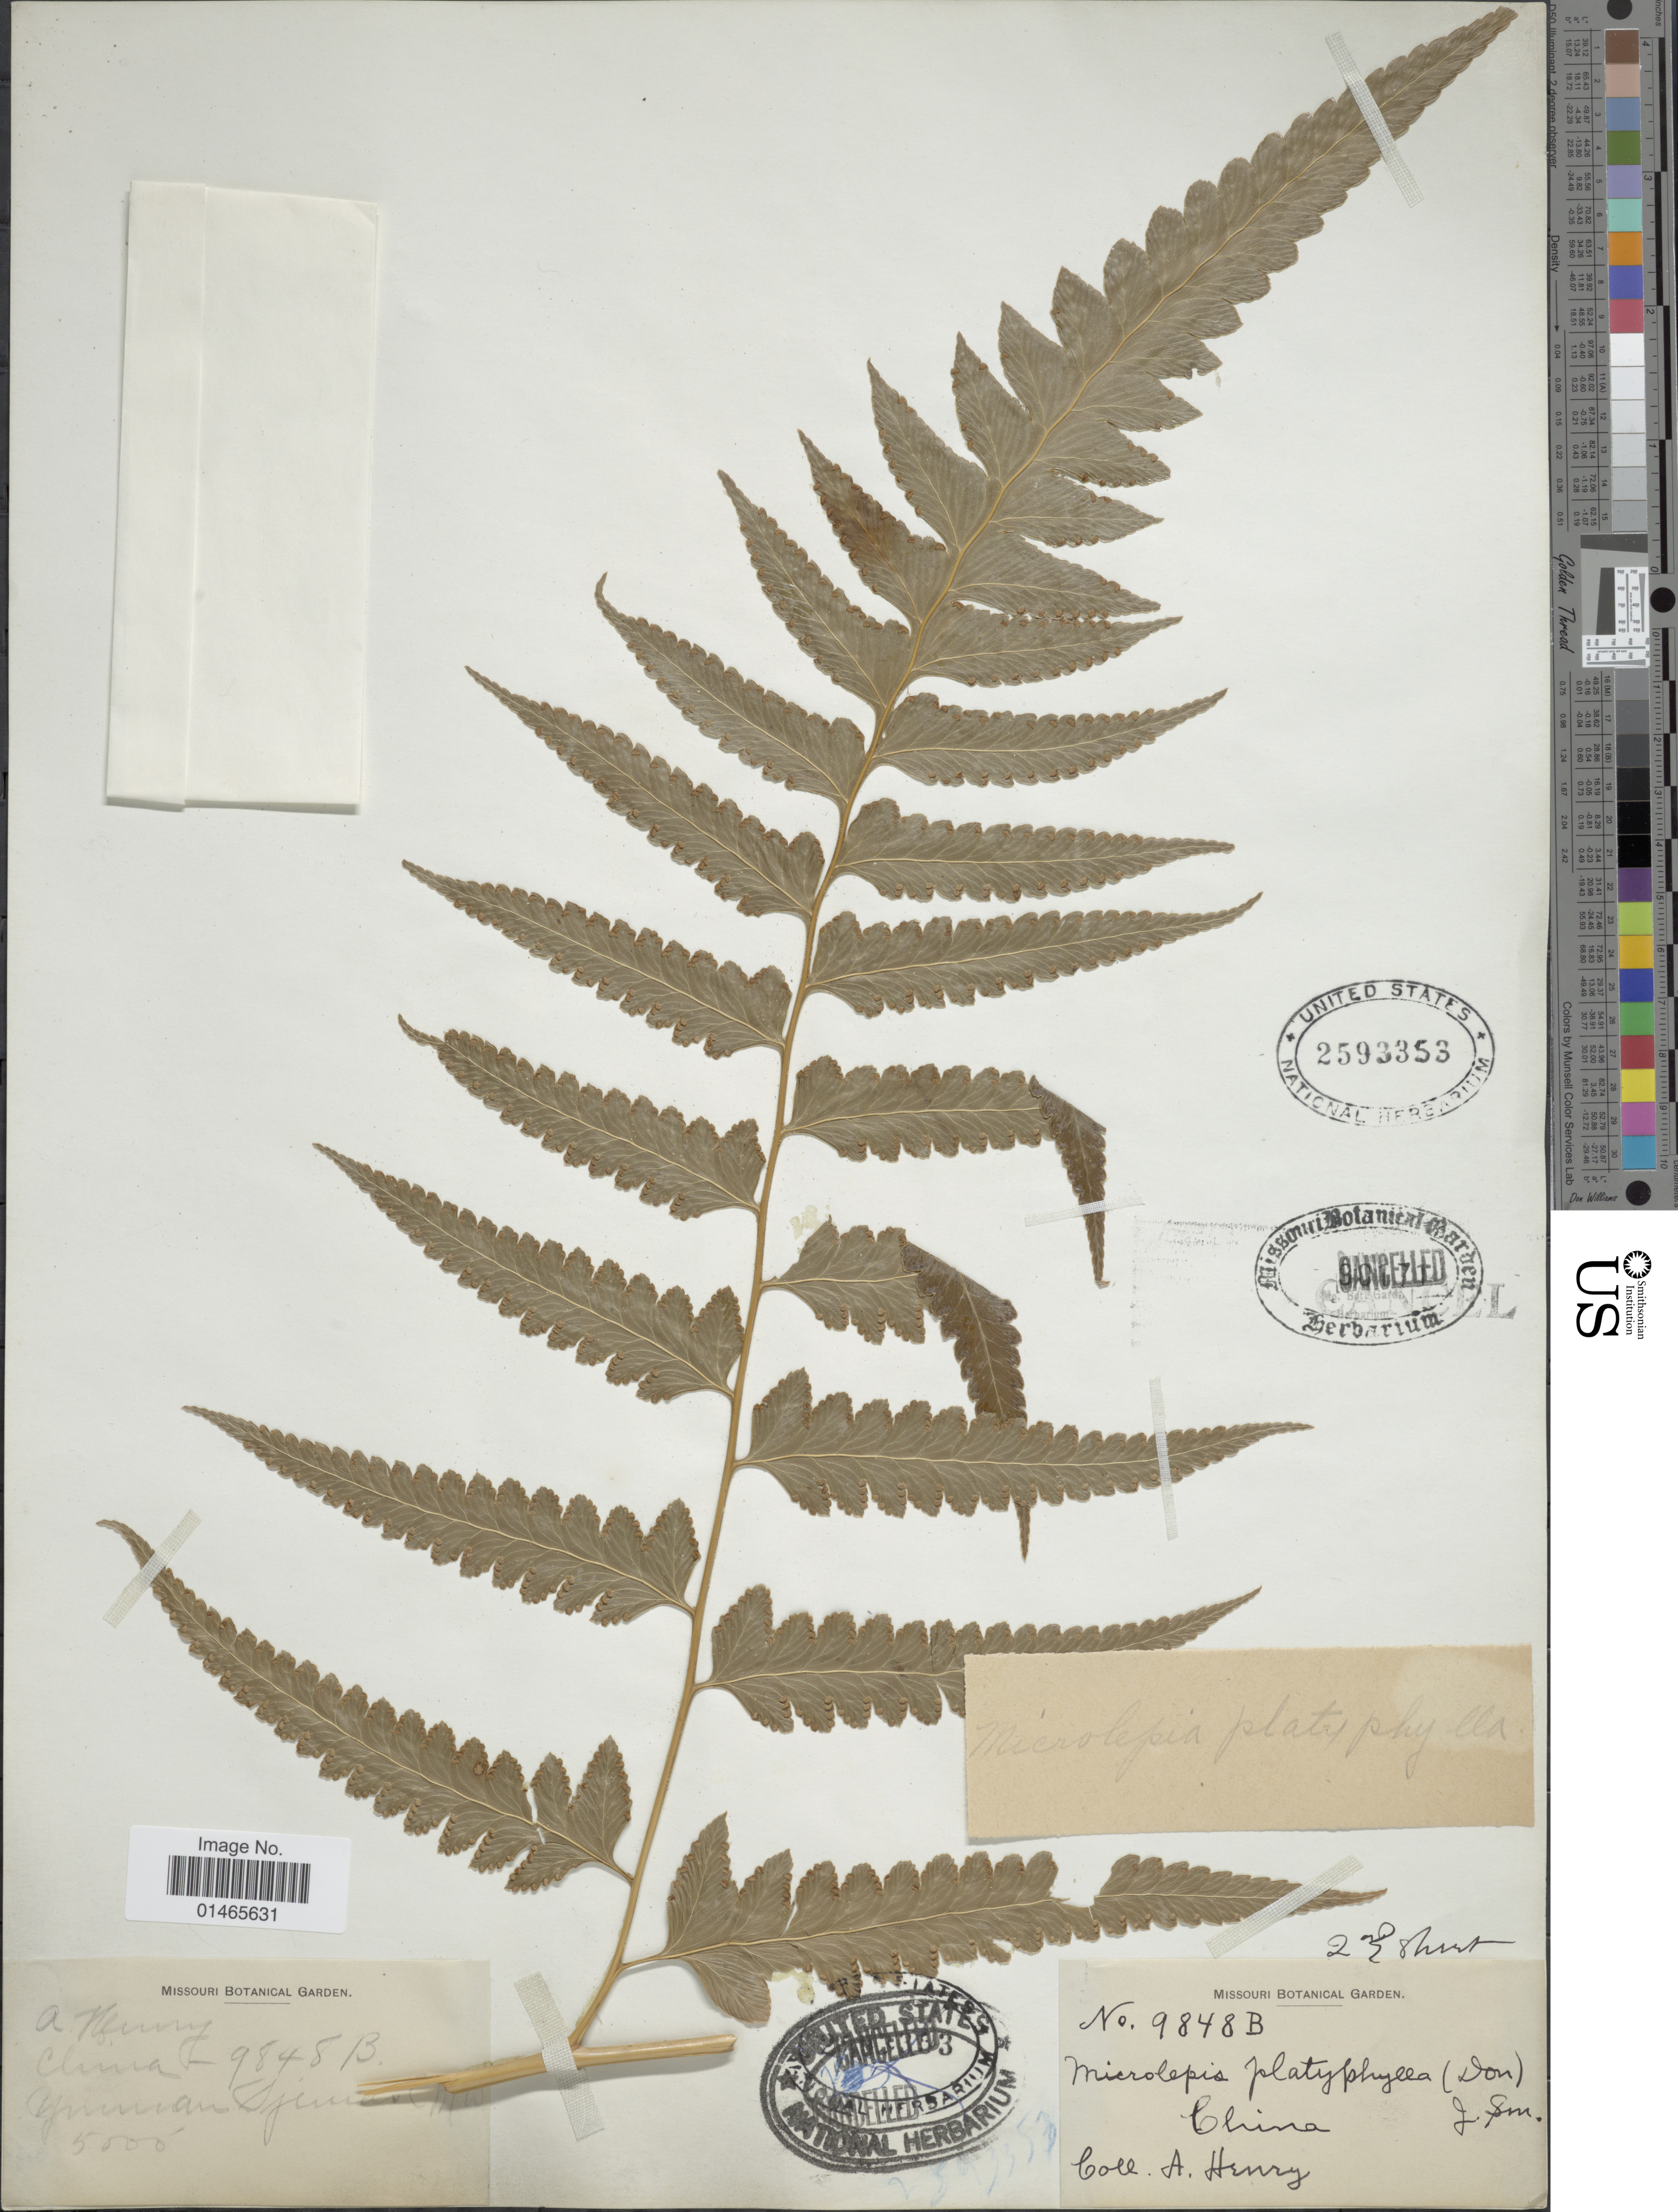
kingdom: Plantae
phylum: Tracheophyta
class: Polypodiopsida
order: Polypodiales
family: Dennstaedtiaceae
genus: Microlepia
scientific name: Microlepia platyphylla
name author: (D. Don) J. Sm.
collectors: A. Henry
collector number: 9848 B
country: China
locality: China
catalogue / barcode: US 2593353